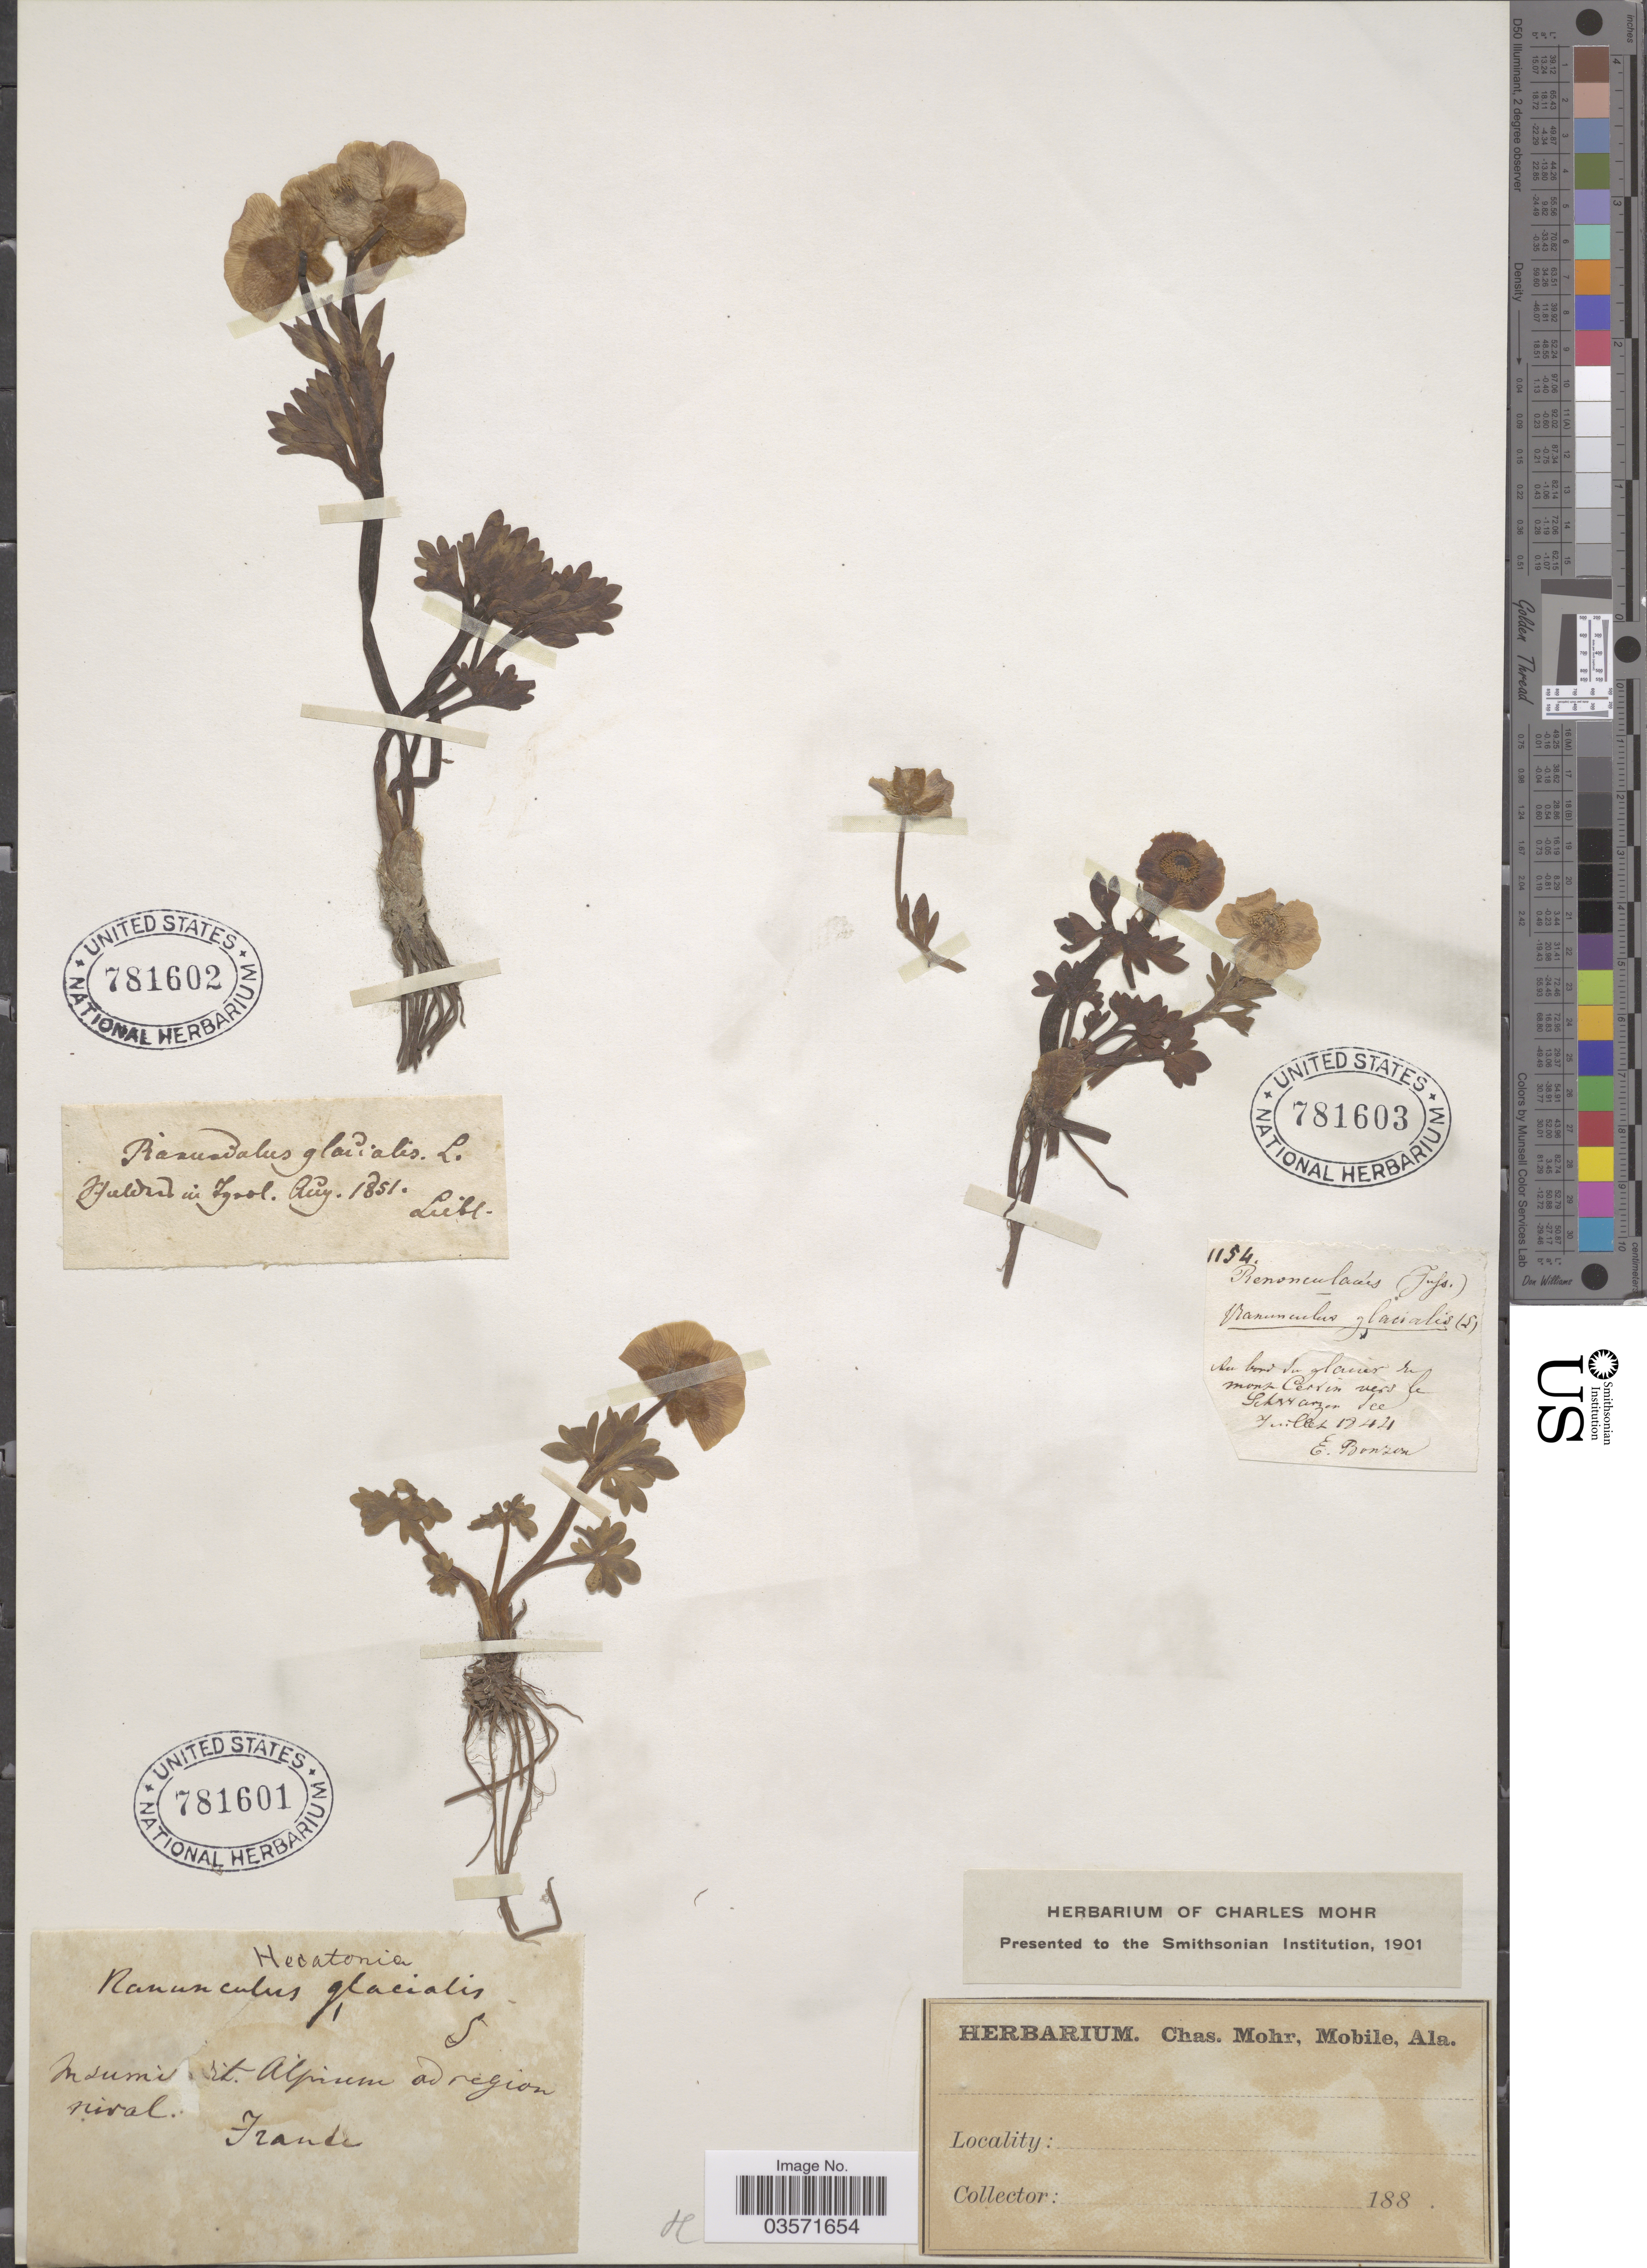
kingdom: Plantae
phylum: Tracheophyta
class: Magnoliopsida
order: Ranunculales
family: Ranunculaceae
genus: Ranunculus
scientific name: Ranunculus glacialis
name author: L.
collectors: ex herb. Charles Mohr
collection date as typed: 188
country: France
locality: In sumi Bit [interpreted]. Alpium ad region rival.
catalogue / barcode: US 781601-3